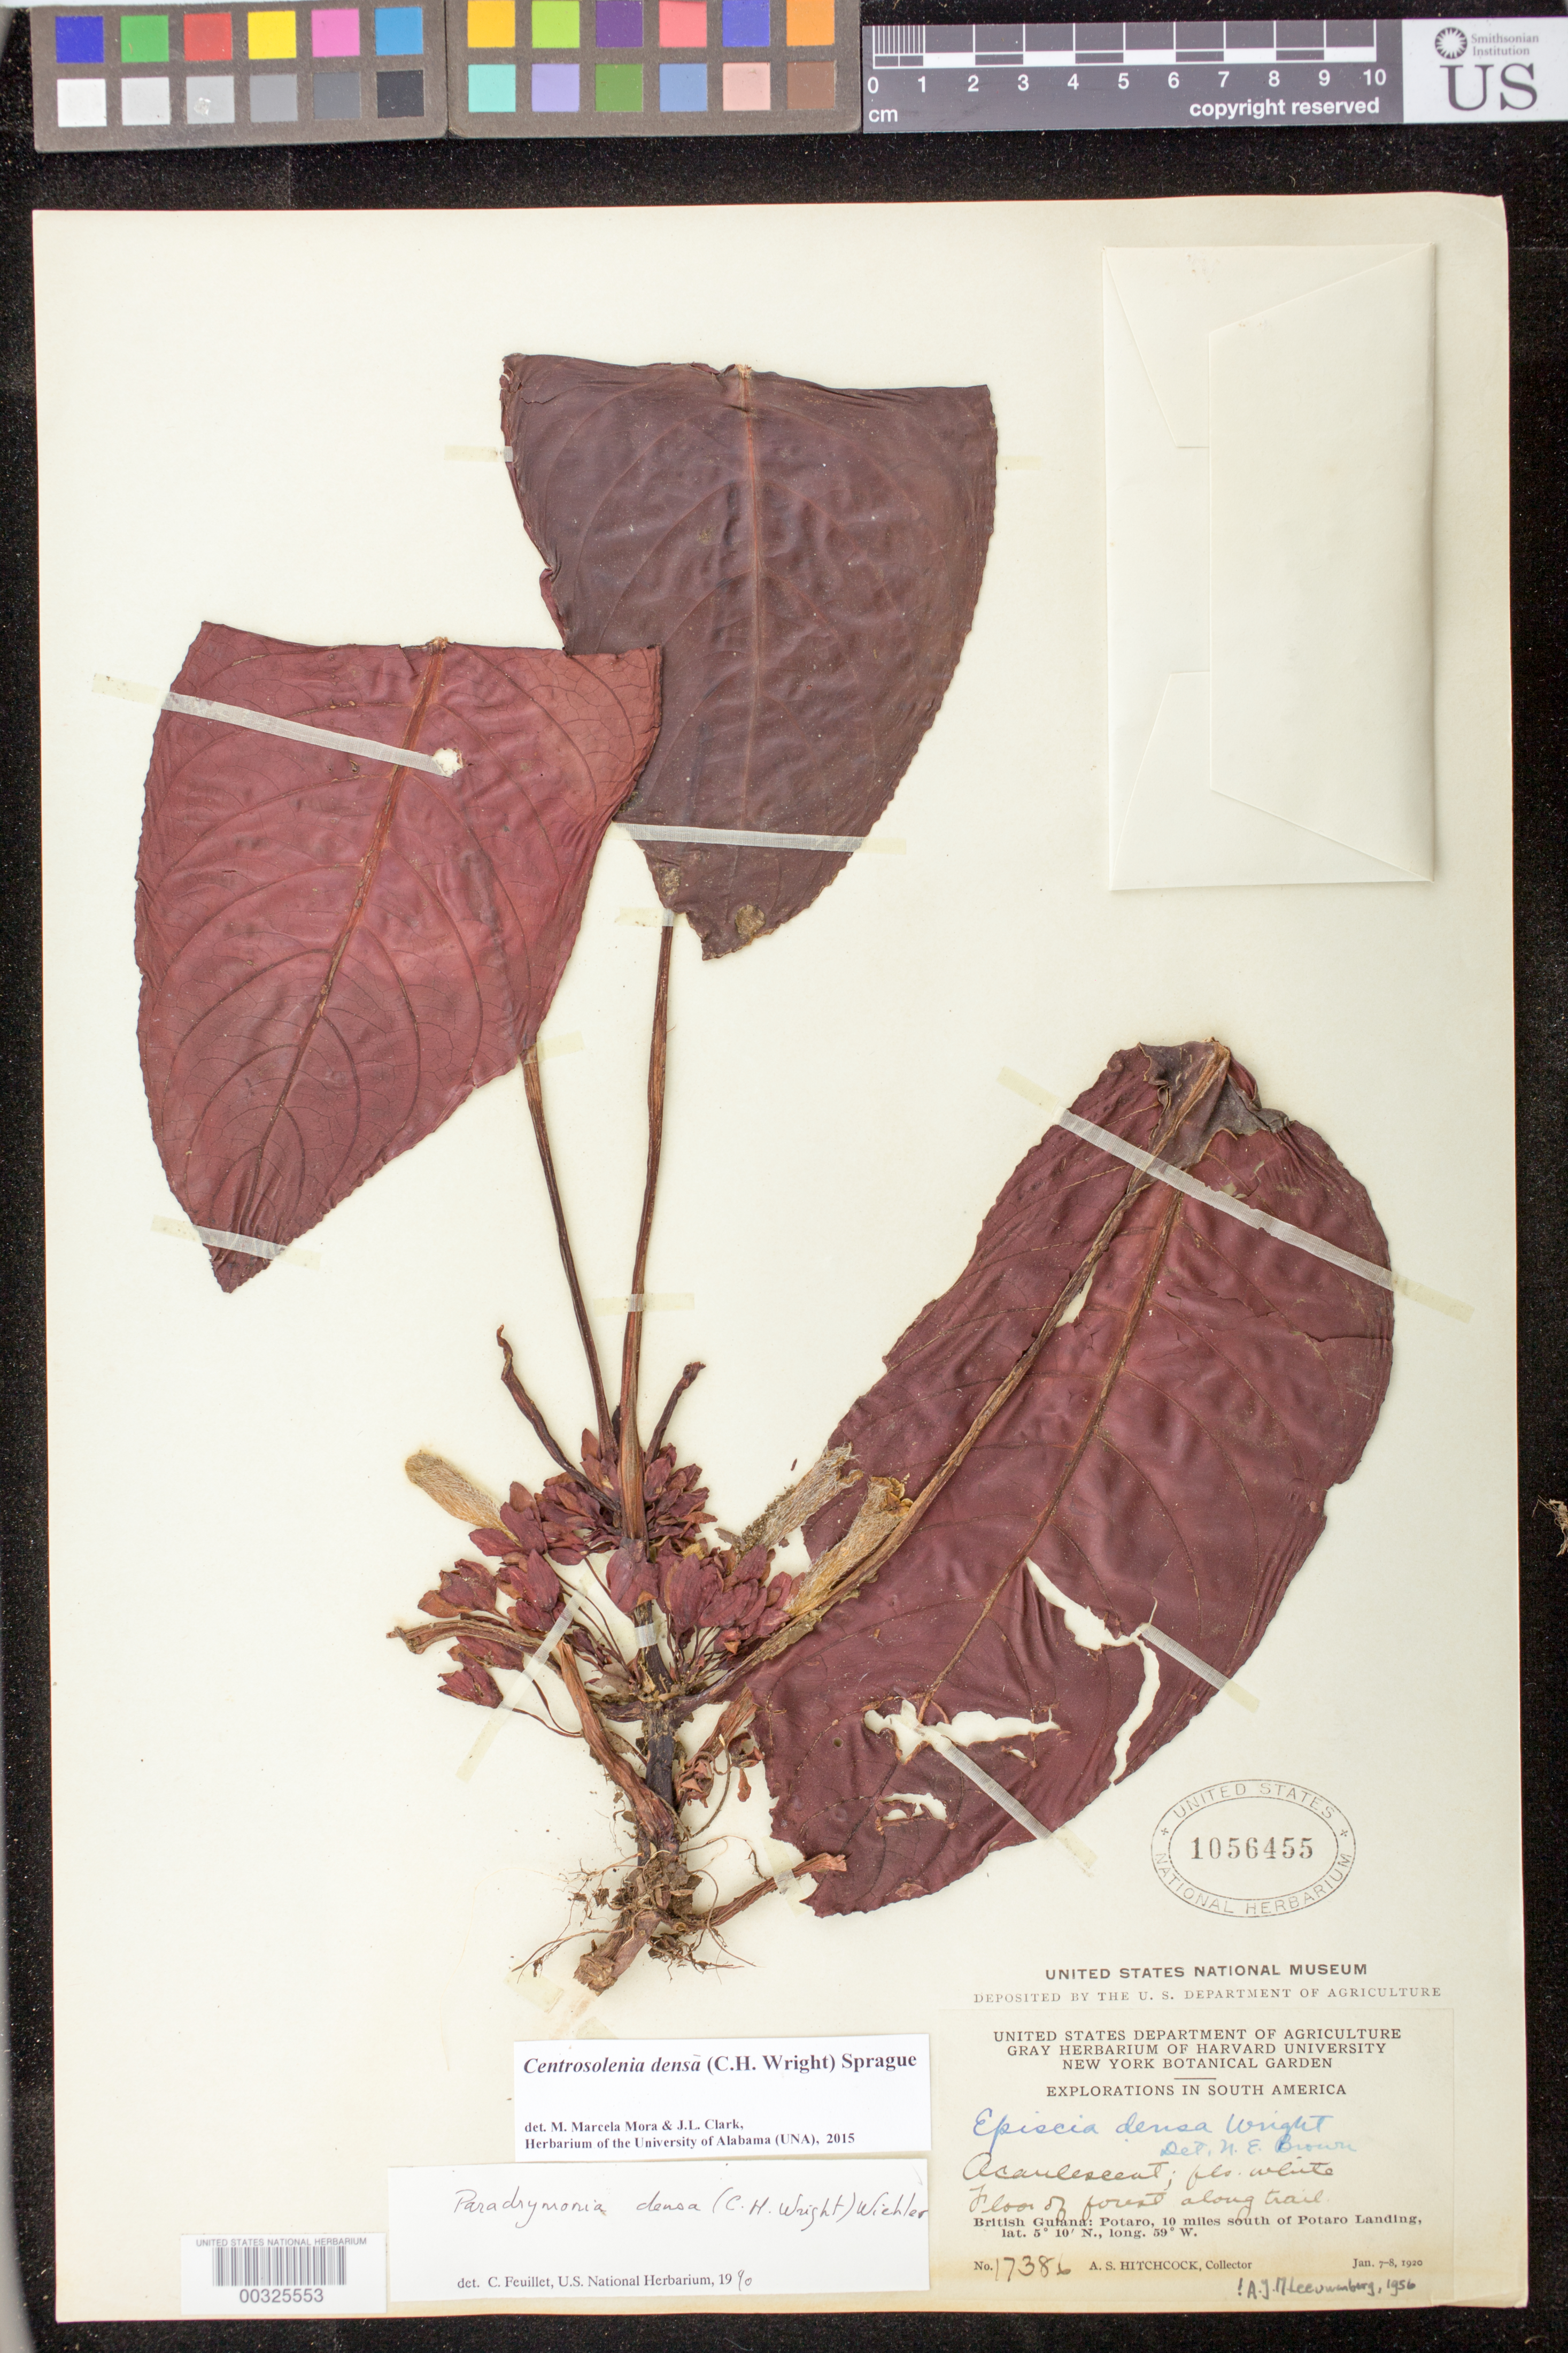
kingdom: Plantae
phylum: Tracheophyta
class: Magnoliopsida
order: Lamiales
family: Gesneriaceae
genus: Centrosolenia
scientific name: Centrosolenia densa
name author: (C.H. Wright) Sprague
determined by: Mora, M. M.; Clark, J. L.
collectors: A. S. Hitchcock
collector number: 17386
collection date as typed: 7-8 Jan 1920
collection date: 1920-01-07/1920-01-08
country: Guyana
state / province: Potaro-Siparuni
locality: Potaro, 10 miles S of Potaro Landing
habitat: Floor of forest along trail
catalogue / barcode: US 1056455